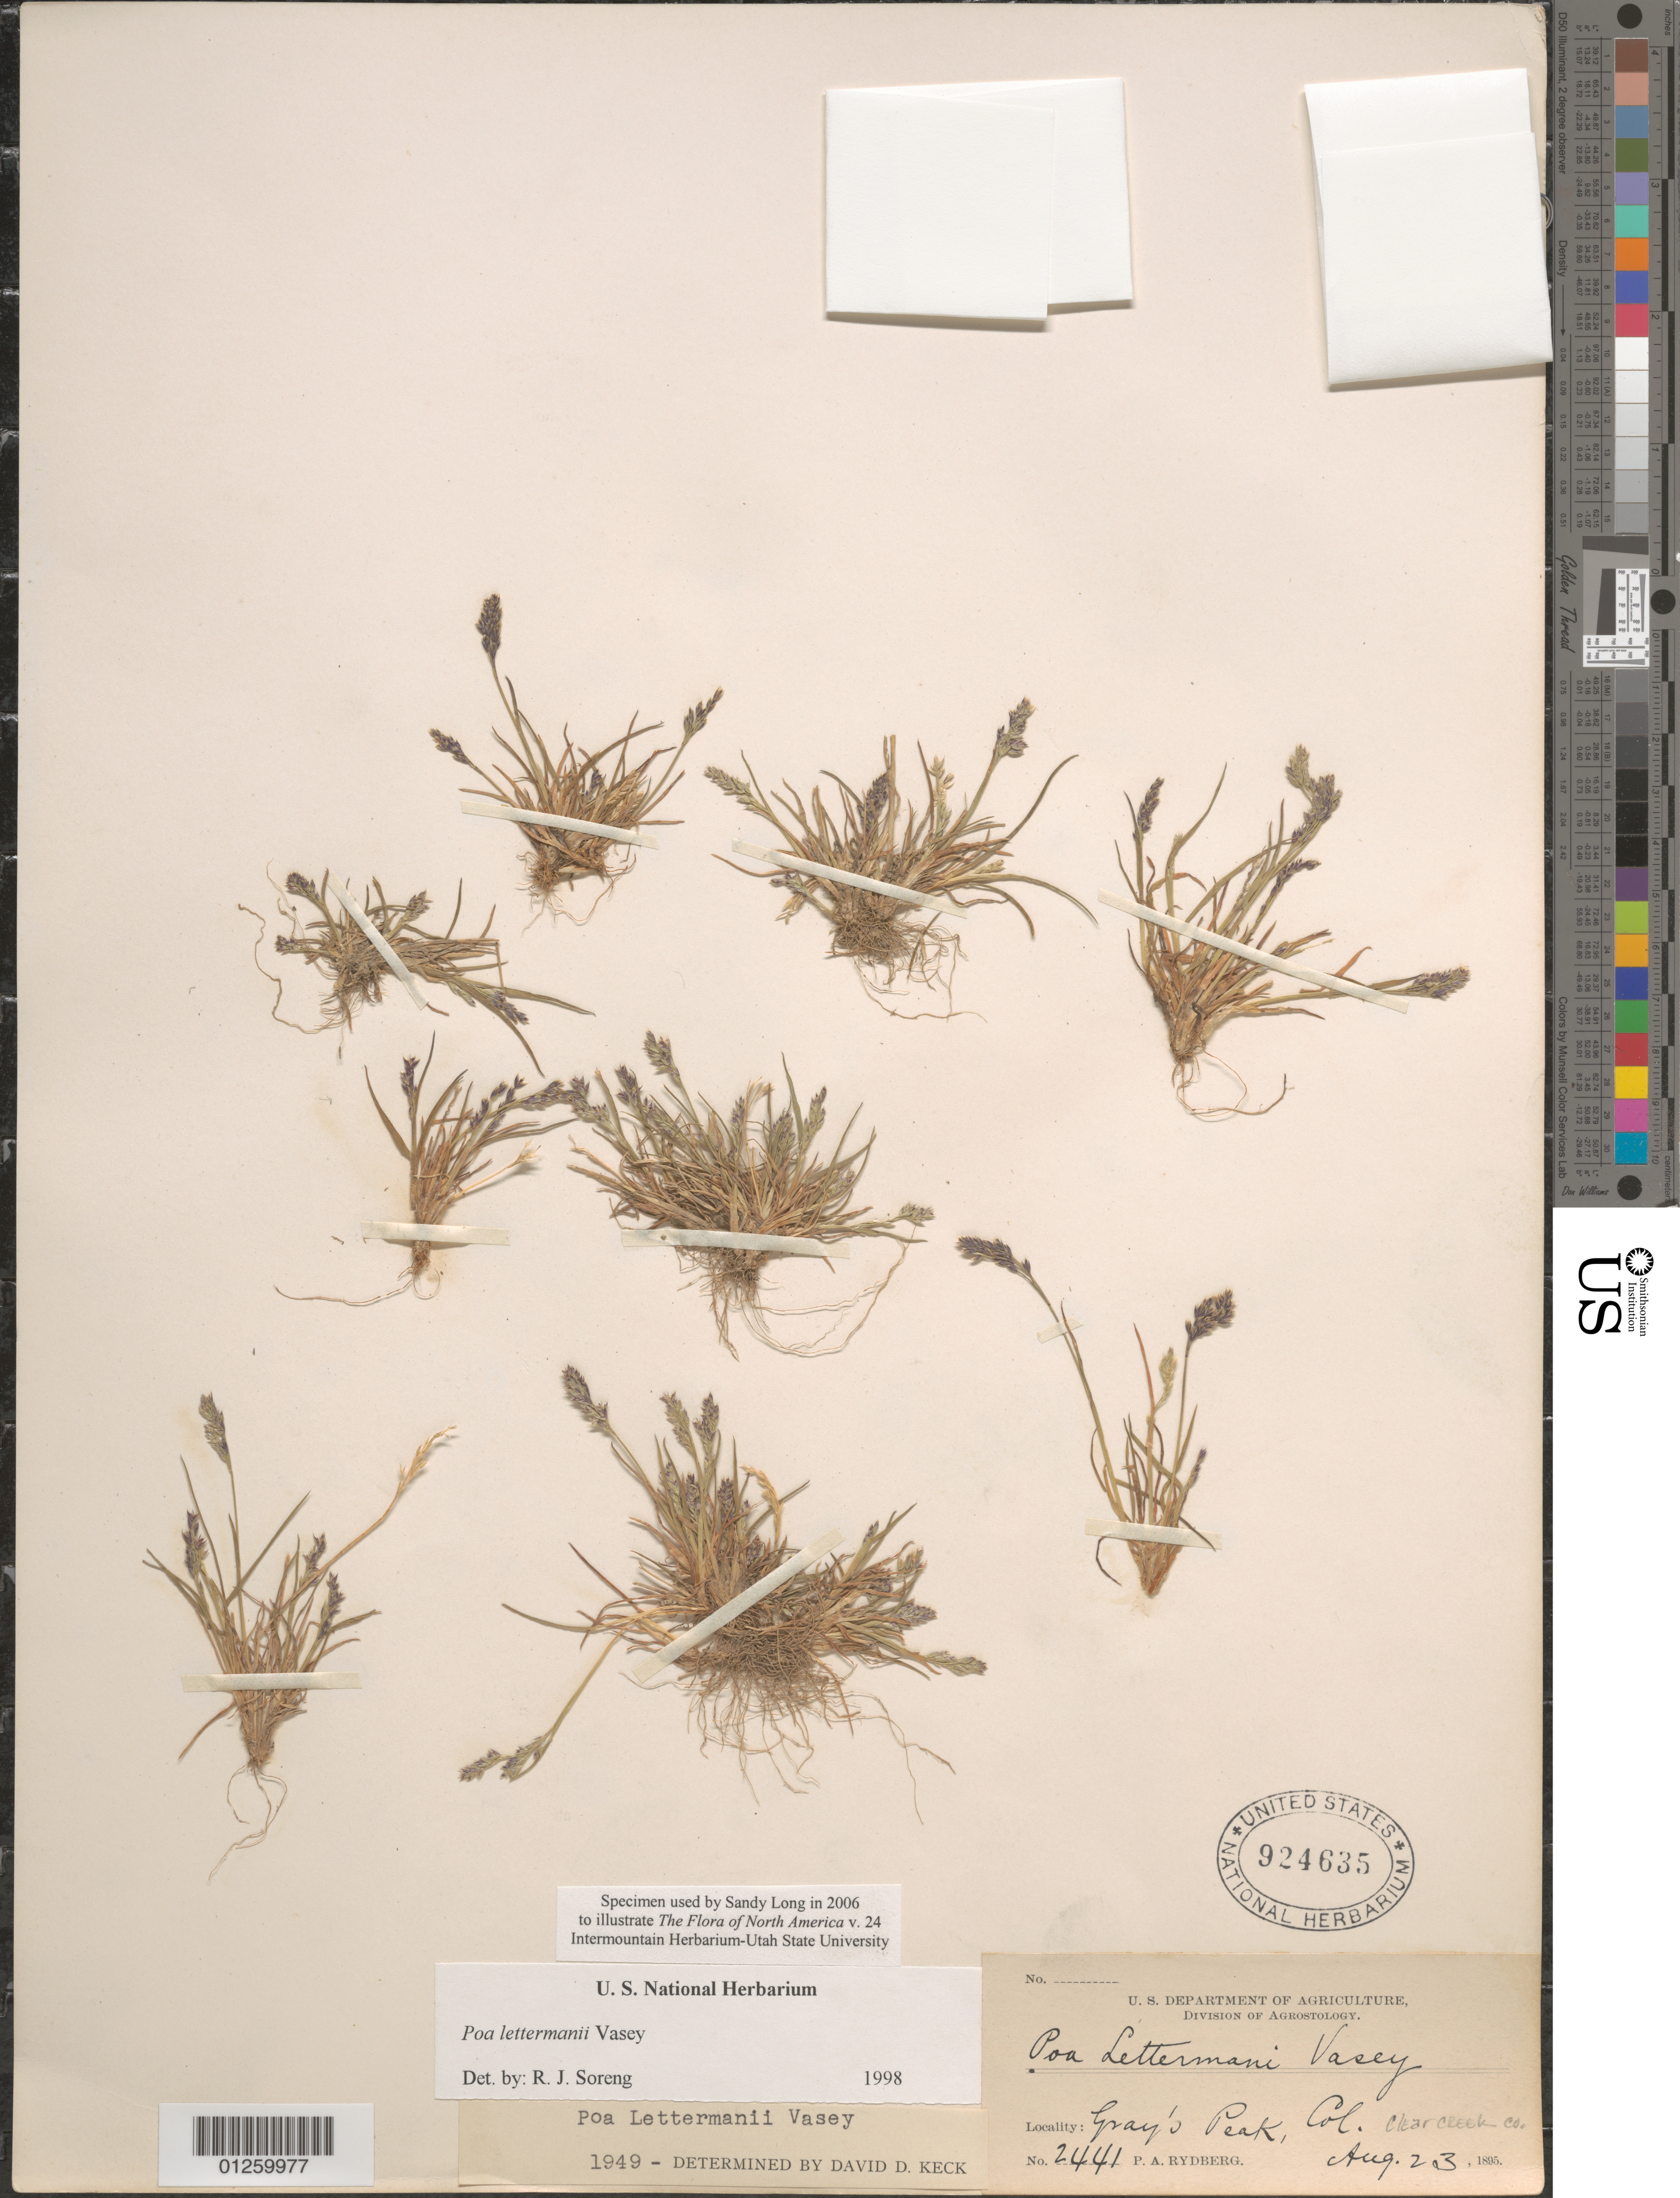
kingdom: Plantae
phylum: Tracheophyta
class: Liliopsida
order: Poales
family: Poaceae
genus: Poa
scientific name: Poa lettermanii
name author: Vasey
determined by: Soreng, Robert J., Research Associate (BOT), Smithsonian Institution - National Museum of Natural History (UNITED STATES)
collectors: P. A. Rydberg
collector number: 2441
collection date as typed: Aug. 2, 3, 1895.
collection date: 1895-08-02/1895-08-03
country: United States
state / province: Colorado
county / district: Clear Creek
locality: Gray's Pick.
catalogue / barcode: US 924635